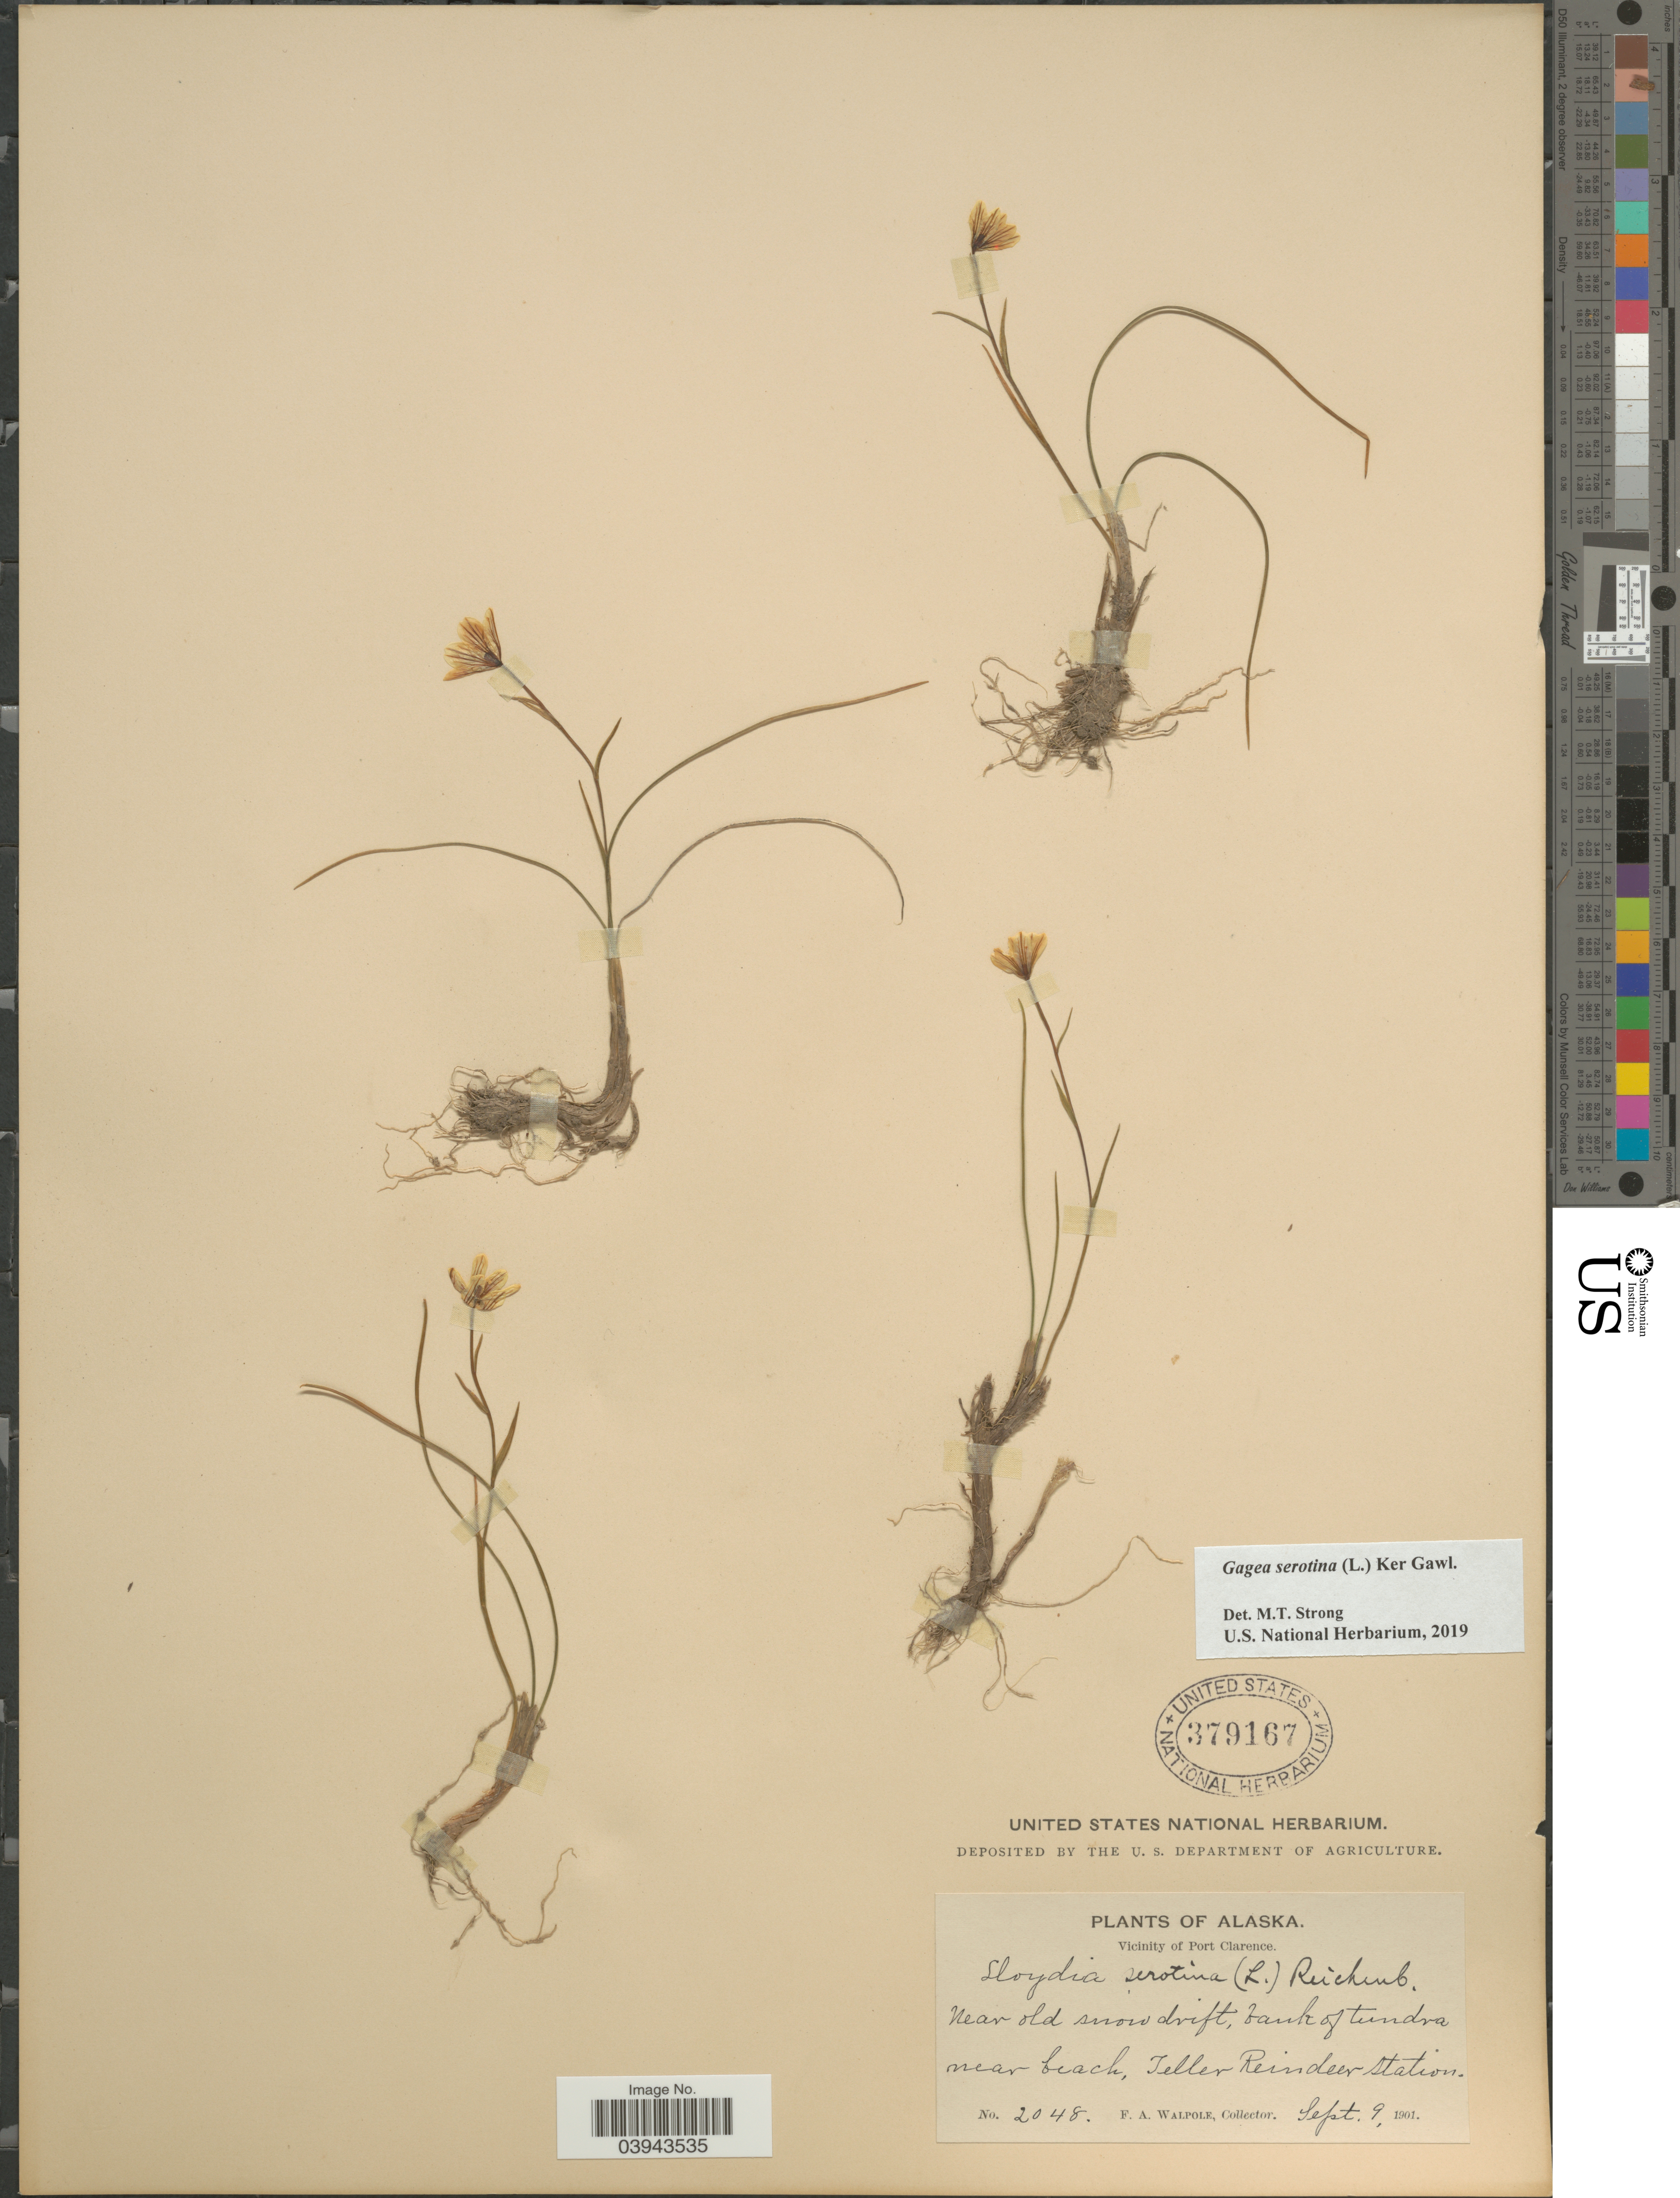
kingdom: Plantae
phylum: Tracheophyta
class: Liliopsida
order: Liliales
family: Liliaceae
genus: Lloydia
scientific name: Lloydia serotina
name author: (L.) Salisb. ex Rchb.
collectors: F. Walpole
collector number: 2048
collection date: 1901-09-09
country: United States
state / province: Alaska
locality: Vicinity of Port Clarence. Near old snow drift, bank of tundra near beach, Teller Reindeer Station.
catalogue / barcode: US 379167